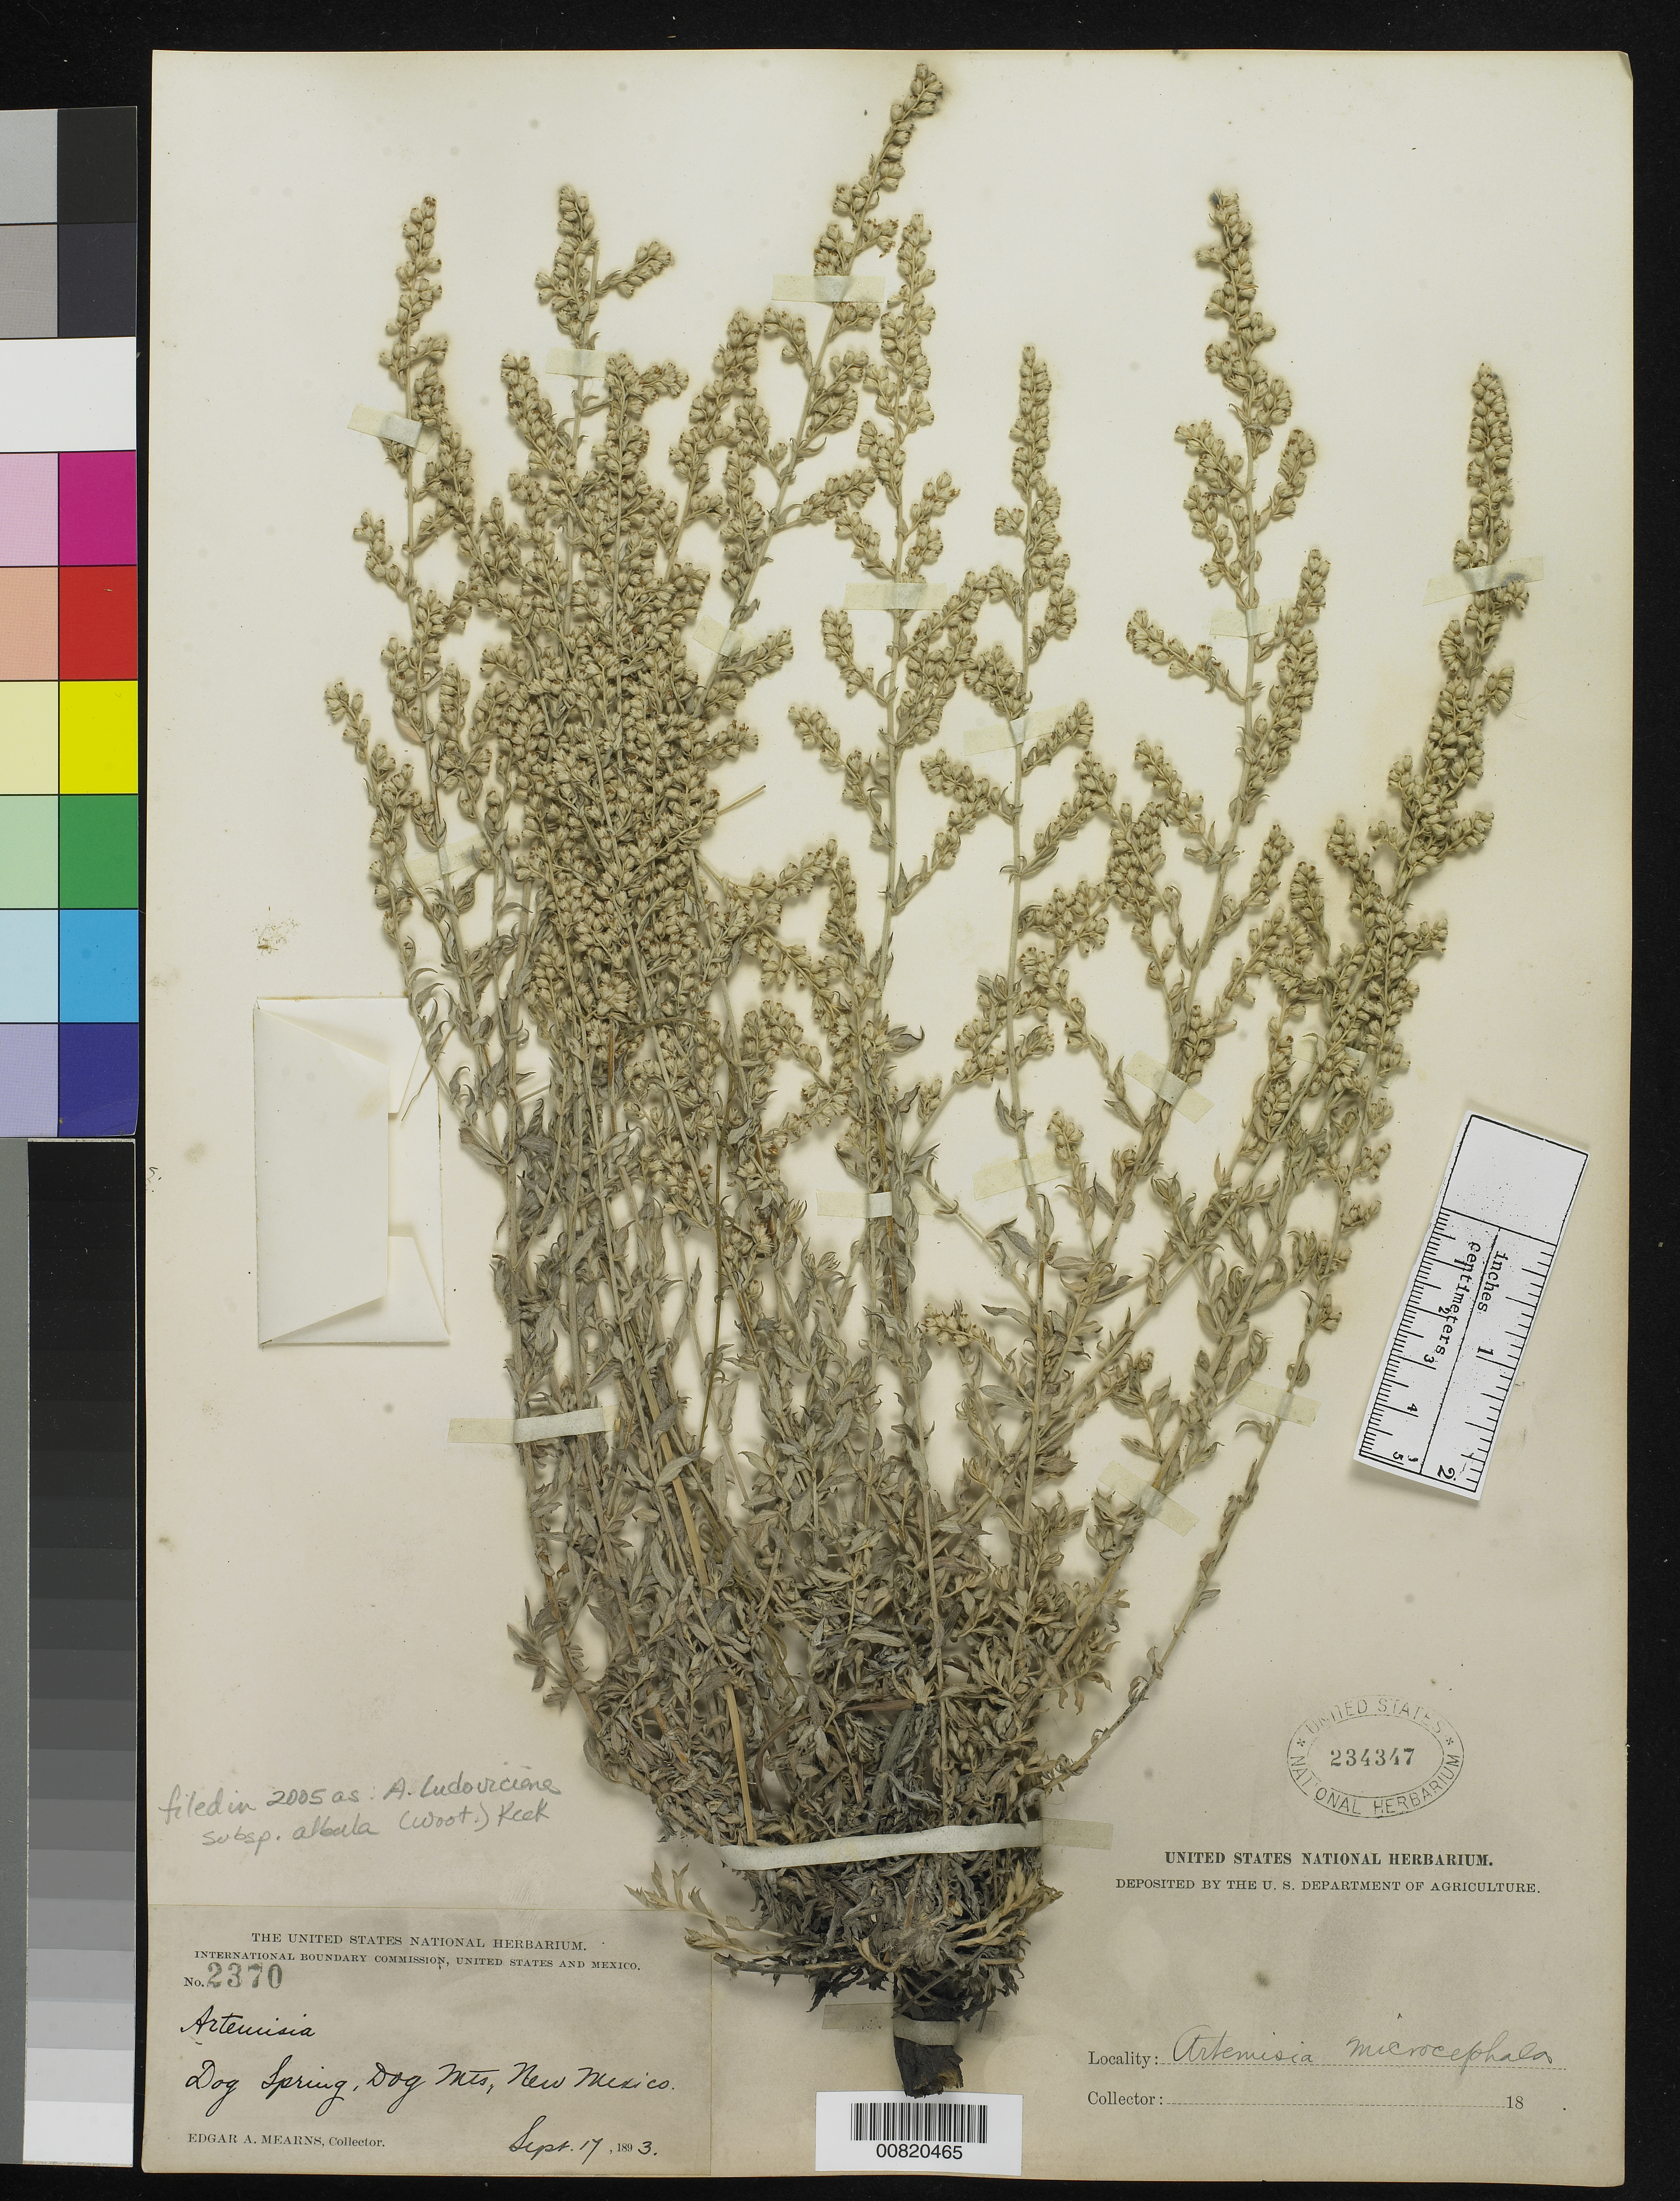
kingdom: Plantae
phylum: Tracheophyta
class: Magnoliopsida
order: Asterales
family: Asteraceae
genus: Artemisia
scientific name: Artemisia ludoviciana subsp. albula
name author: (Wooton) D.D. Keck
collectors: E. A. Mearns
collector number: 2370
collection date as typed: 17 Sep 1893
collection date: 1893-09-17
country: United States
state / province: New Mexico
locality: Dog Spring, Dog Mts., New Mexico.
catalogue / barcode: US 234347